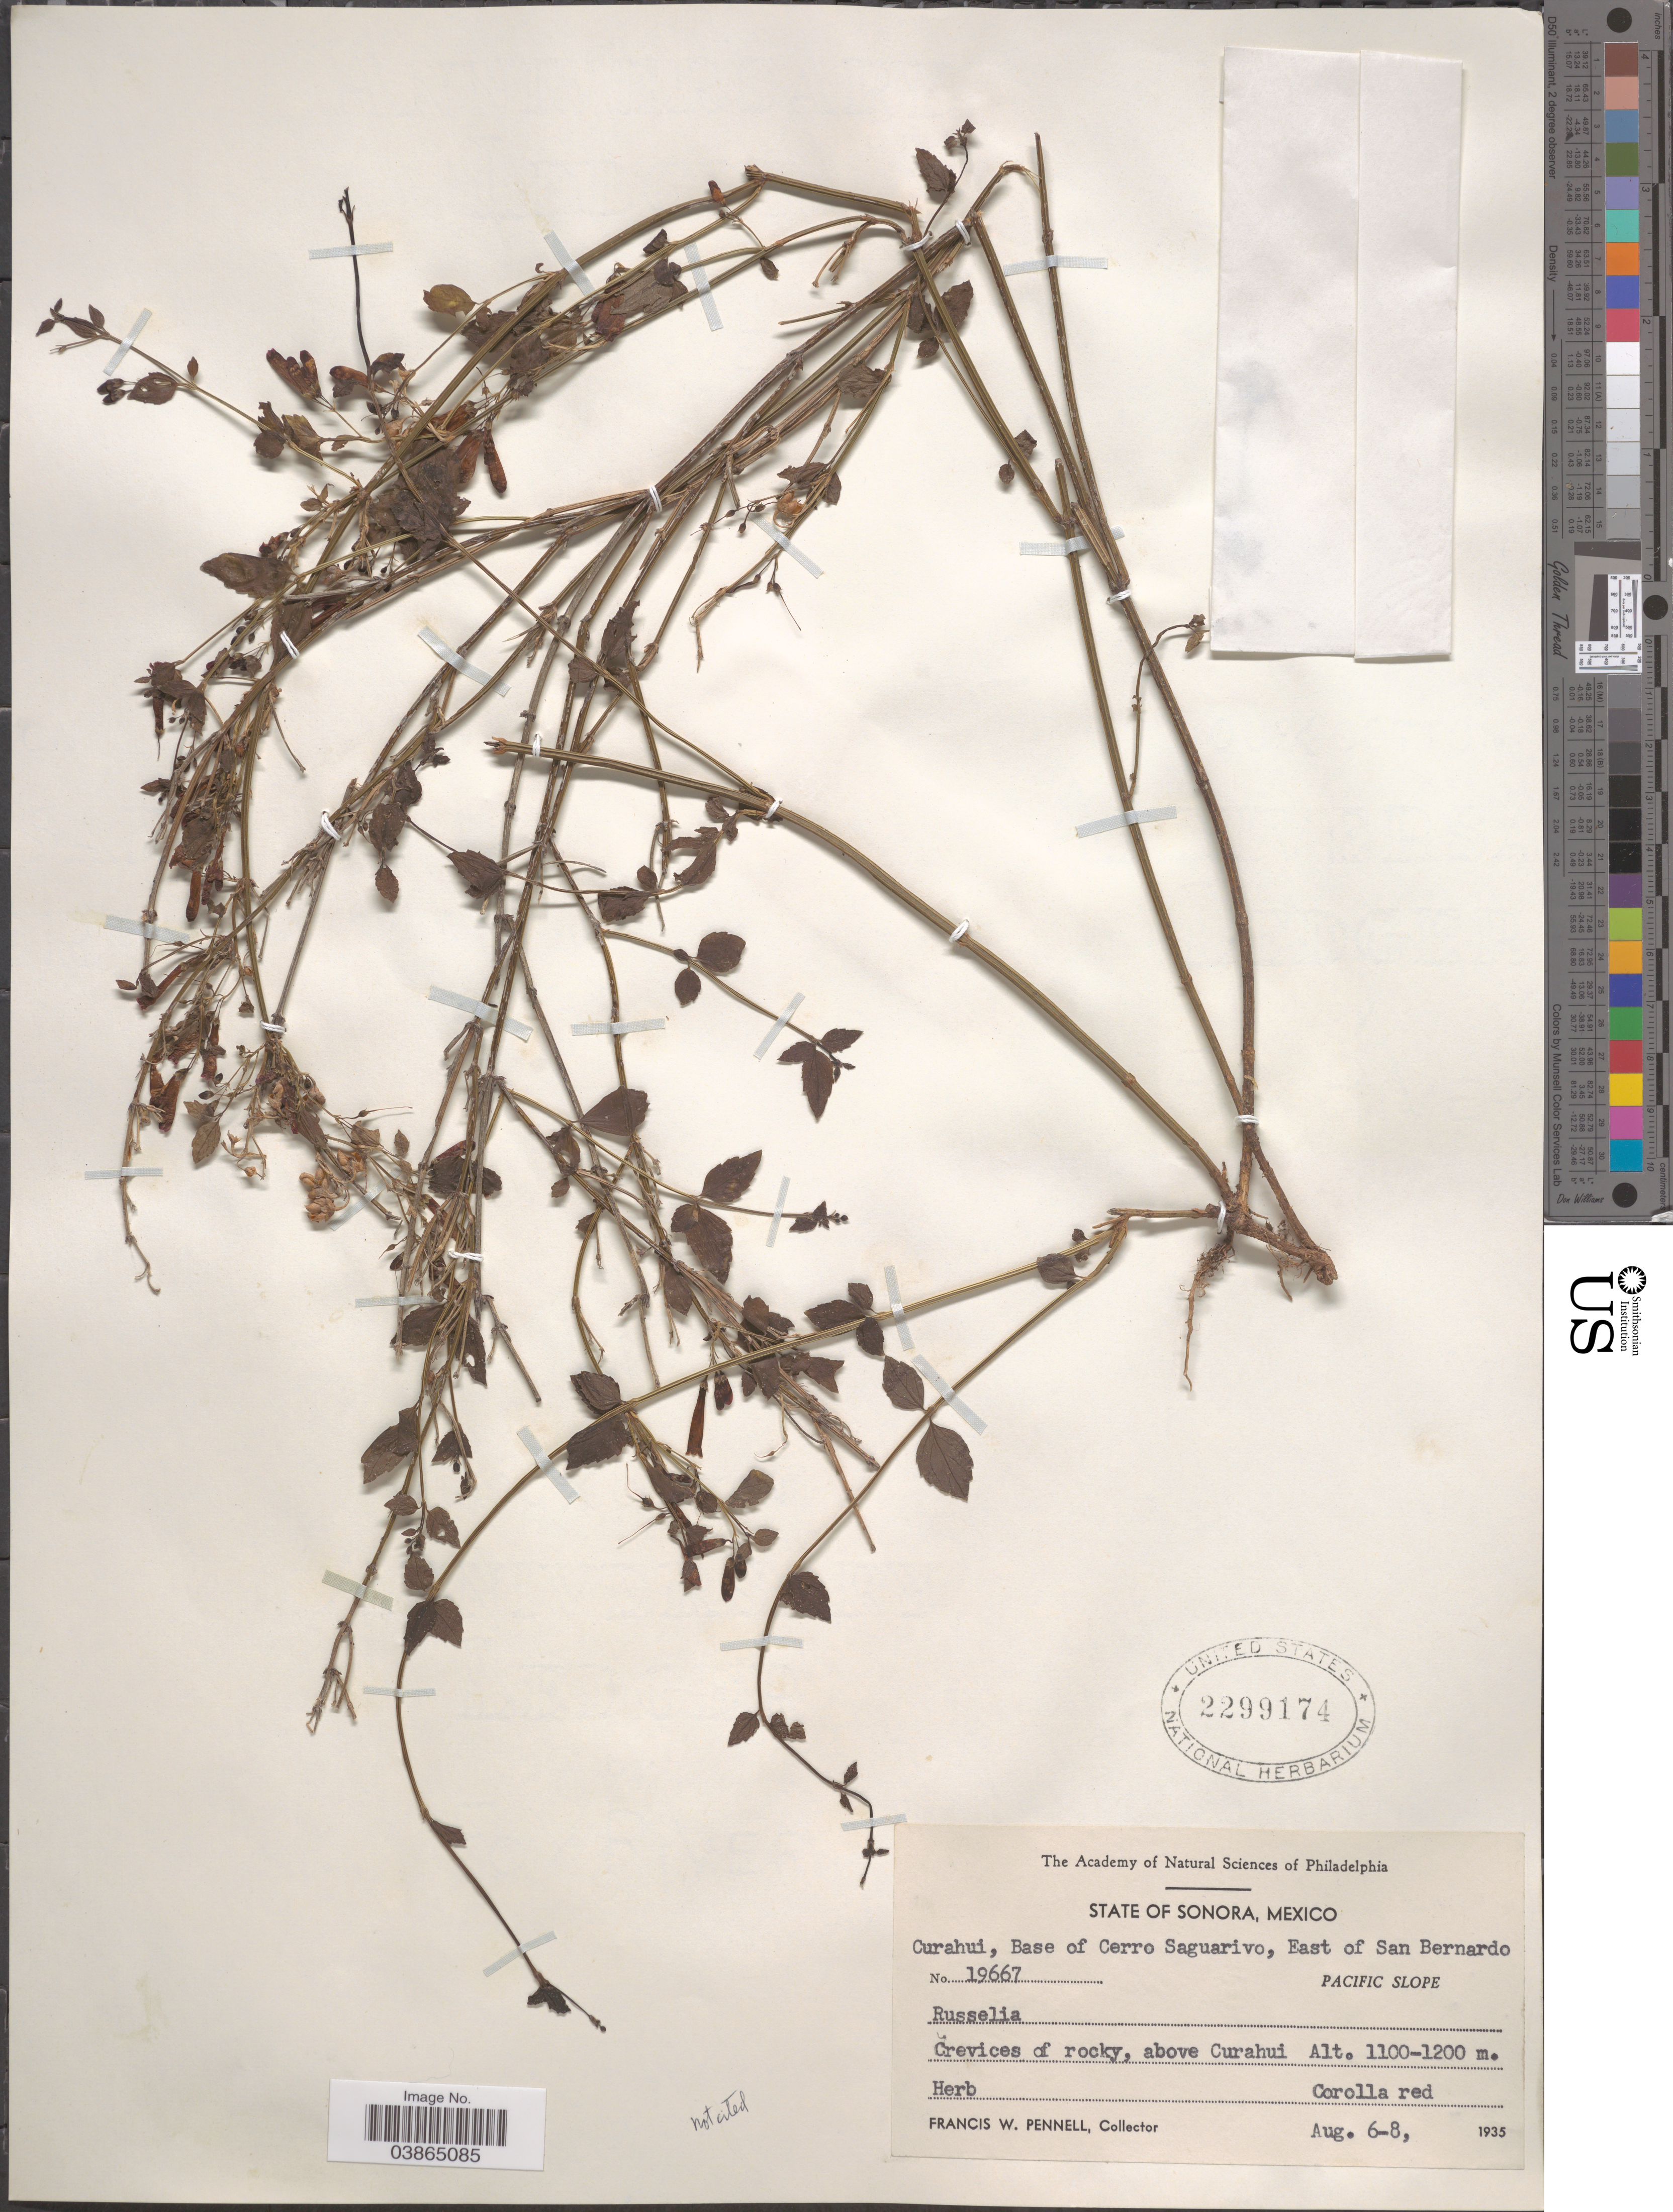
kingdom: Plantae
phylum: Tracheophyta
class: Magnoliopsida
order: Lamiales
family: Plantaginaceae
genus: Russelia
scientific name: Russelia sp.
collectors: F. W. Pennell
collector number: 19667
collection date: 1935-08-06/1935-08-08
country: Mexico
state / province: Sonora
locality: Curahui, Base of Cerro Saguarivo, East of San Bernardo. Pacific Slope [unsure placement] Crevices of rocky, above Curahui.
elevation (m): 1100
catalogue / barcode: US 2299174